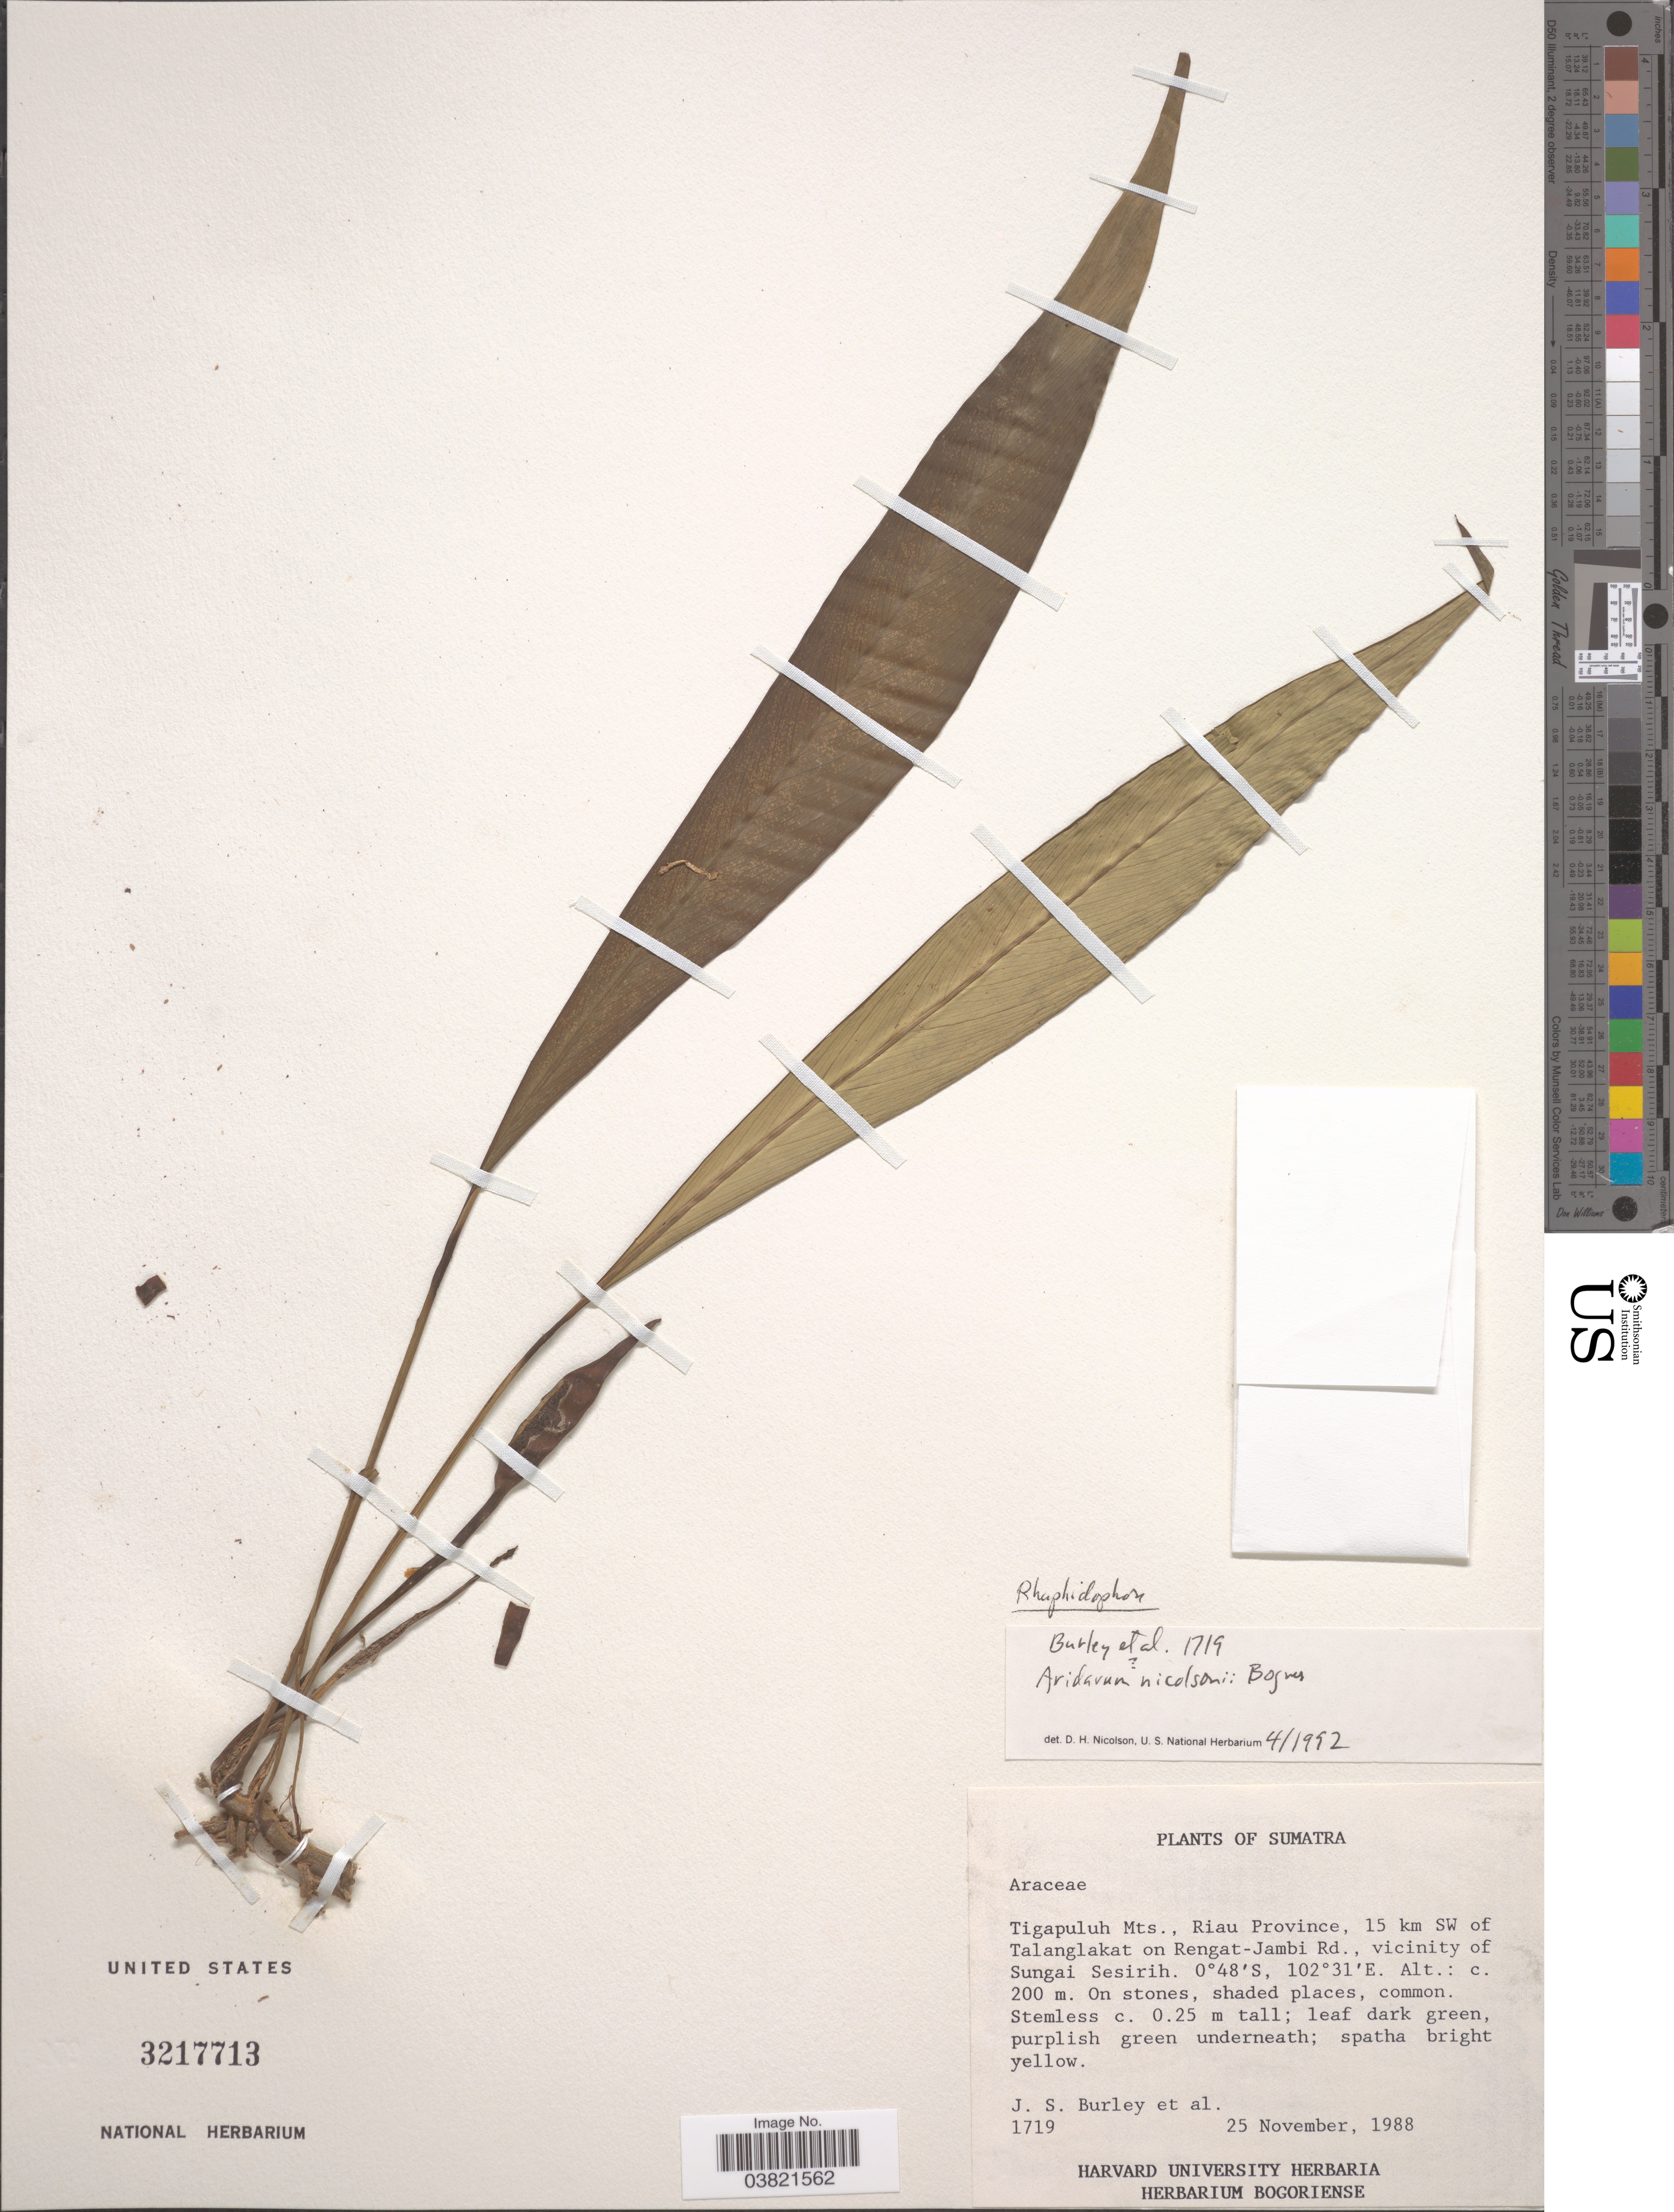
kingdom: Plantae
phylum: Tracheophyta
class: Liliopsida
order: Alismatales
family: Araceae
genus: Rhaphidophora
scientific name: Rhaphidophora sp.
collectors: J. S. Burley & et al.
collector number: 1719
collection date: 1988-11-25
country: Indonesia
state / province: Sumatra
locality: Tigapuluh Mts., Riau Province, 15 km SW of Talanglakat on Rengat-Jambi Rd., vicinity of Sungai Sesirih.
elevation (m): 200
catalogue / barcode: US 3217713